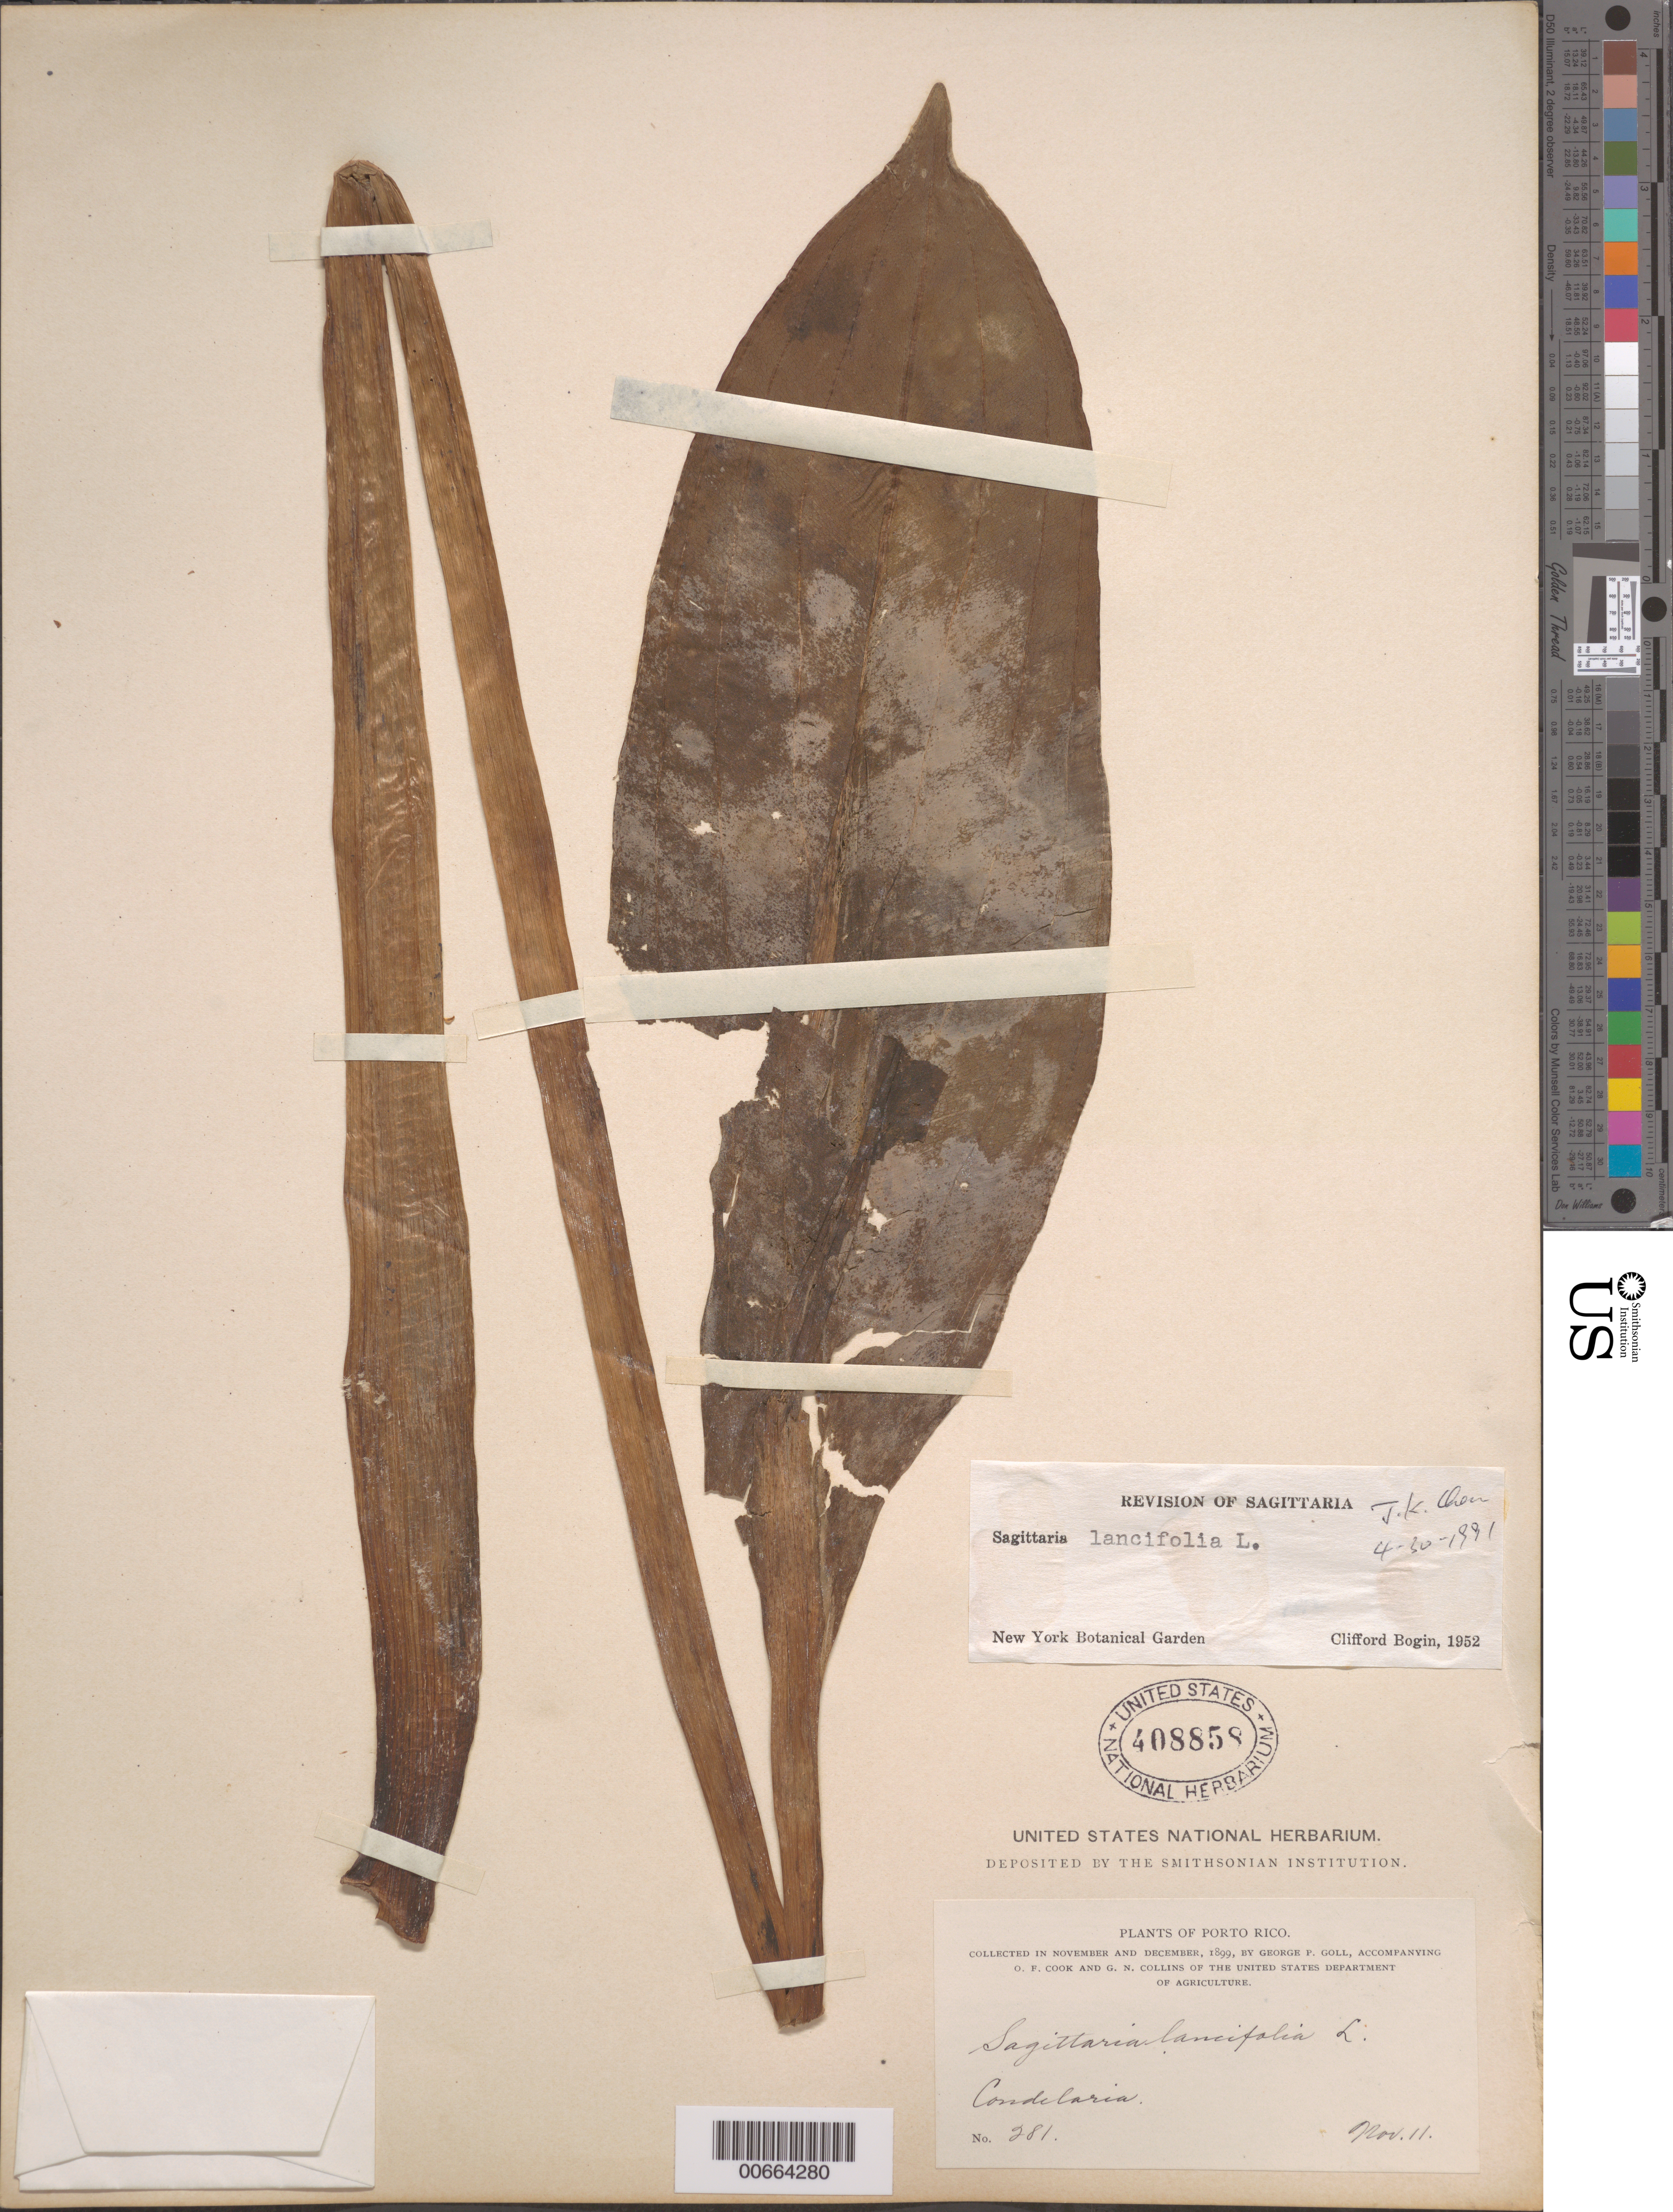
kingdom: Plantae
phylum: Tracheophyta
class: Liliopsida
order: Alismatales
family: Alismataceae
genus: Sagittaria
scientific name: Sagittaria lancifolia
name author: L.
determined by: Chen, J. K.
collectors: G. Goll, O. F. Cook & G. N. Collins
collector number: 281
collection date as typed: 11 Nov 1899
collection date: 1899-11-11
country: Puerto Rico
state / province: Toa Baja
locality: Candelaria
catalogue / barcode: US 408858